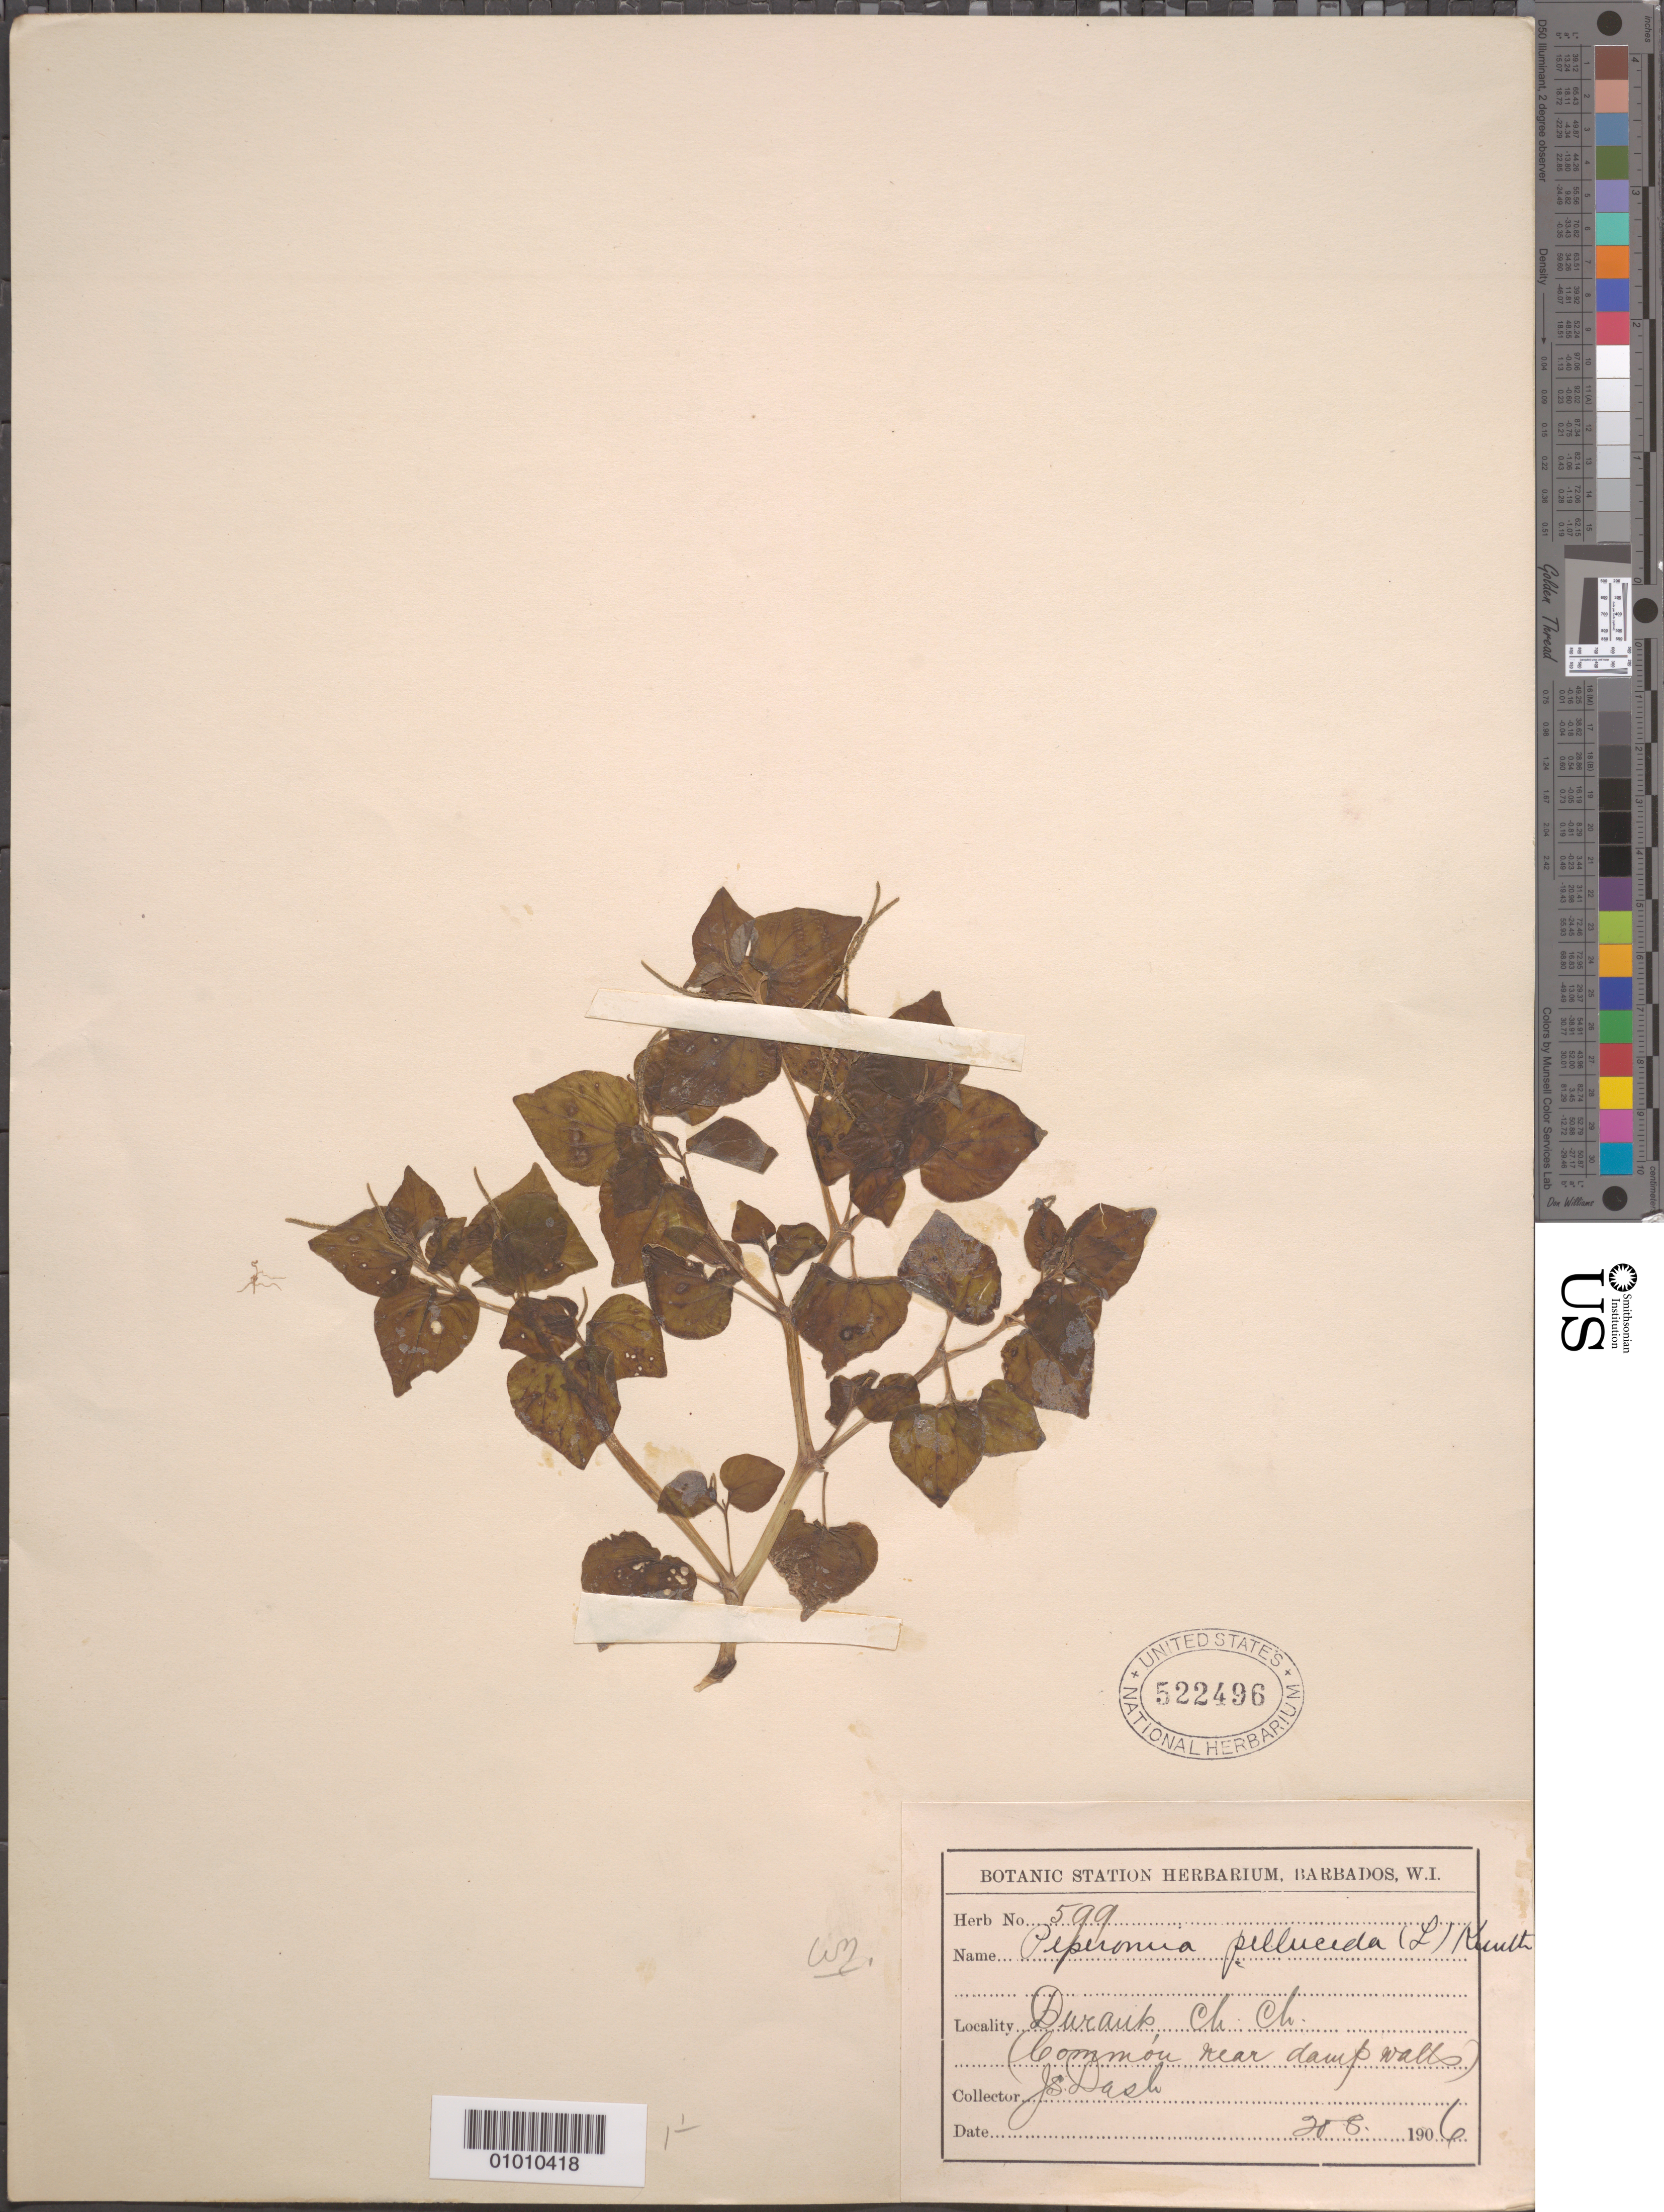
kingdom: Plantae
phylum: Tracheophyta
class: Magnoliopsida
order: Piperales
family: Piperaceae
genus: Peperomia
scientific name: Peperomia pellucida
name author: (L.) Kunth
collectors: J. Dash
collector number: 599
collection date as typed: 20 Aug 1906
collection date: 1906-08-20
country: Barbados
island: Barbados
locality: Common near damp walls.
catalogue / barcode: US 522496